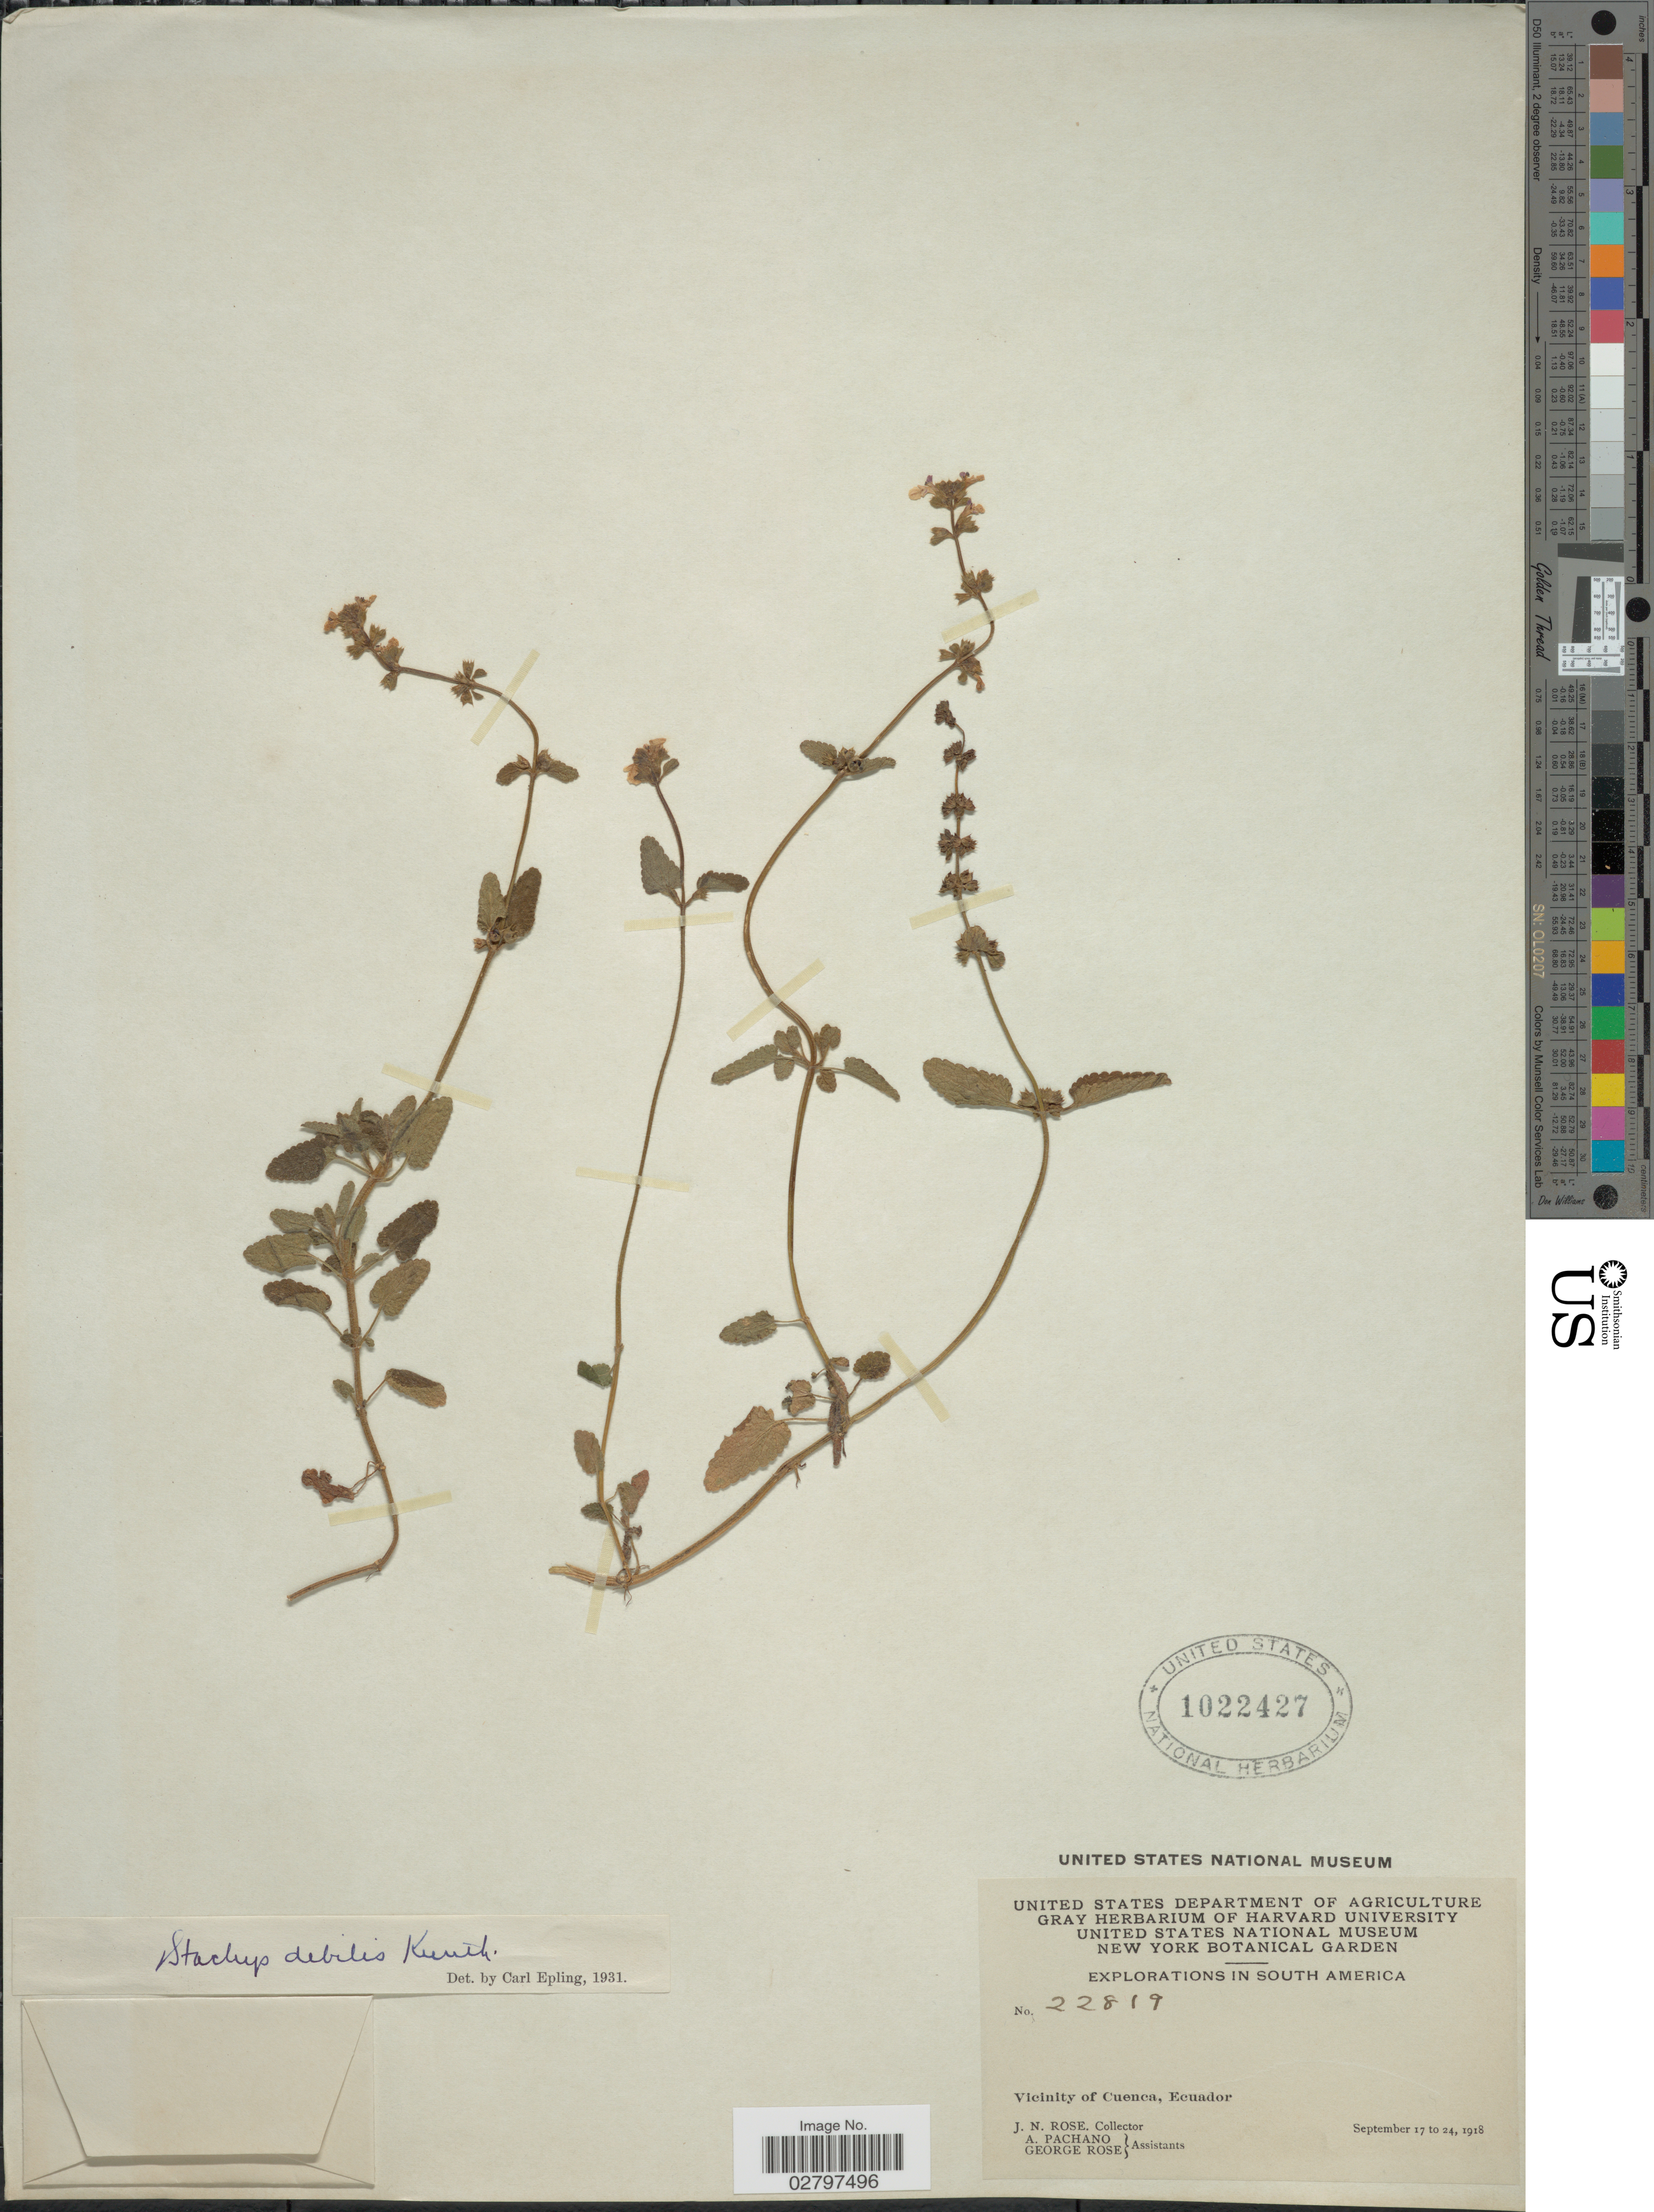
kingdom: Plantae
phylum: Tracheophyta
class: Magnoliopsida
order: Lamiales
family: Lamiaceae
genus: Stachys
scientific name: Stachys debilis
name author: Kunth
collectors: J. N. Rose, A. Pachano & G. Rose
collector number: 22819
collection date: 1918-09-17/1918-09-24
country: Ecuador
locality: Vicinity of Cuenca.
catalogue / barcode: US 1022427